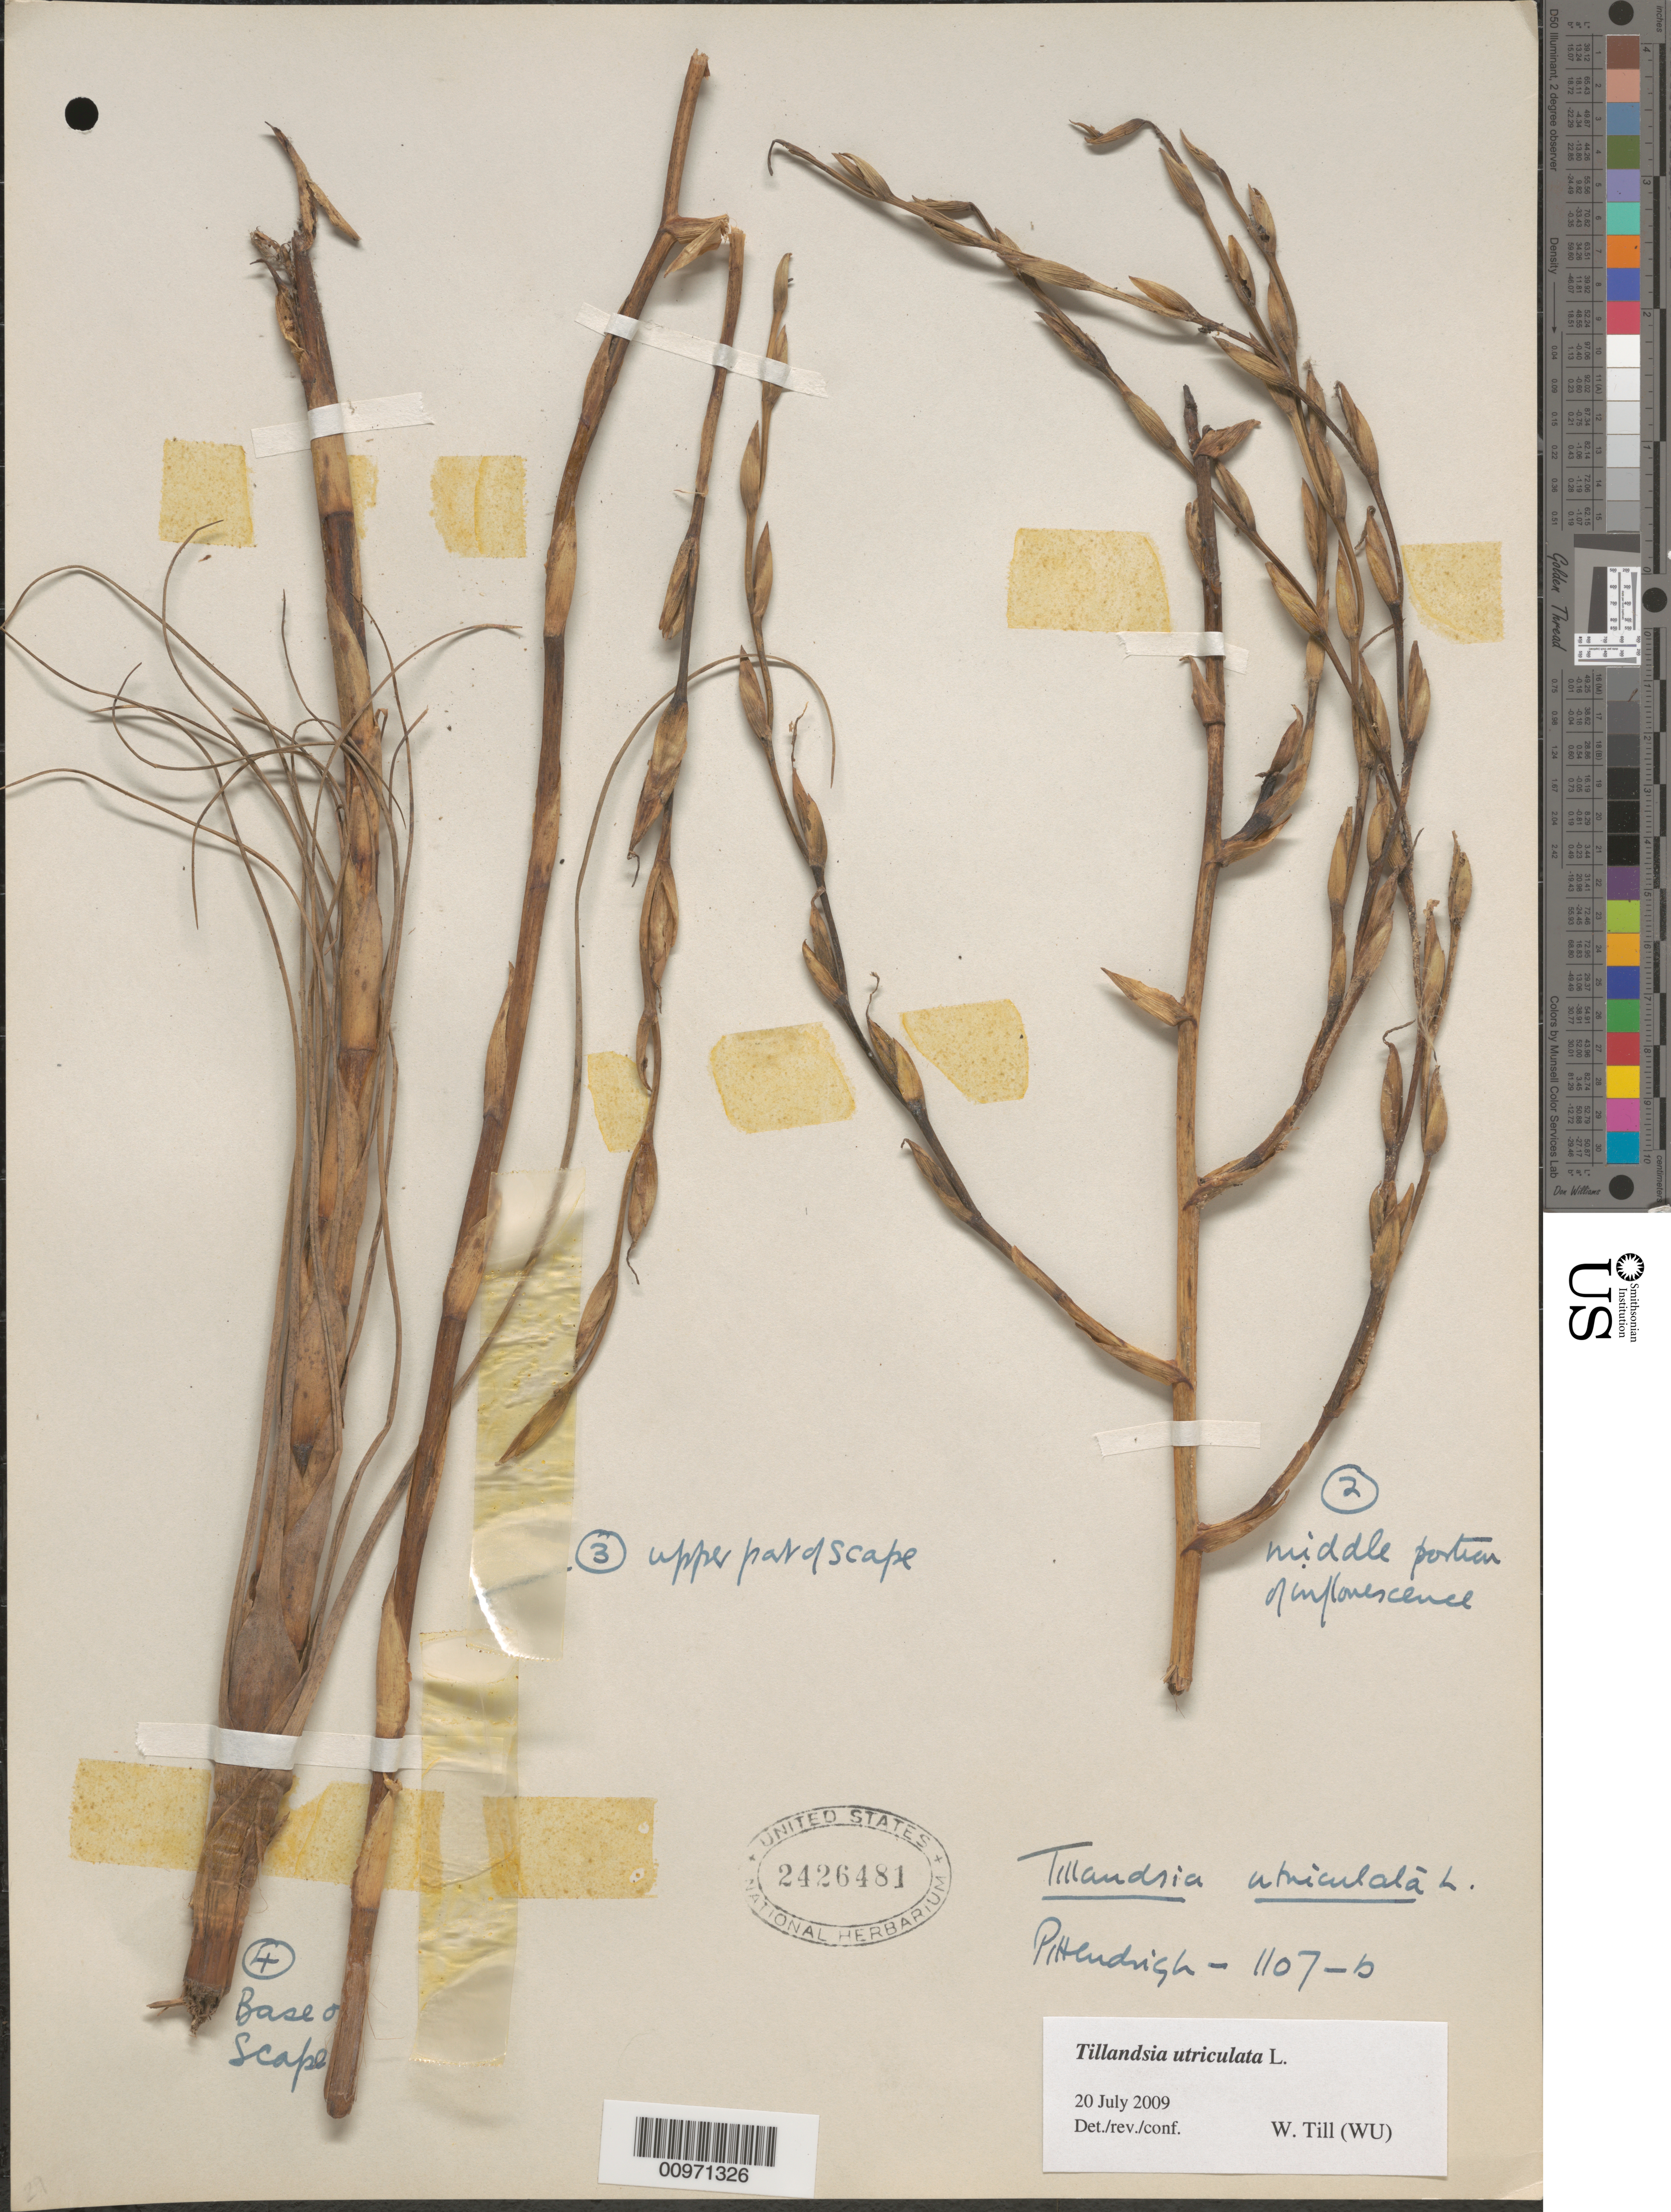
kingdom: Plantae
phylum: Tracheophyta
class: Liliopsida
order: Poales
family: Bromeliaceae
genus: Tillandsia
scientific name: Tillandsia utriculata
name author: L.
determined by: Till, W.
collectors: C. S. Pittendrigh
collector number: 1107b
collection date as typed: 1944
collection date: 1944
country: Trinidad and Tobago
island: Trinidad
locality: West Central Range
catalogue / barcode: US 2426481